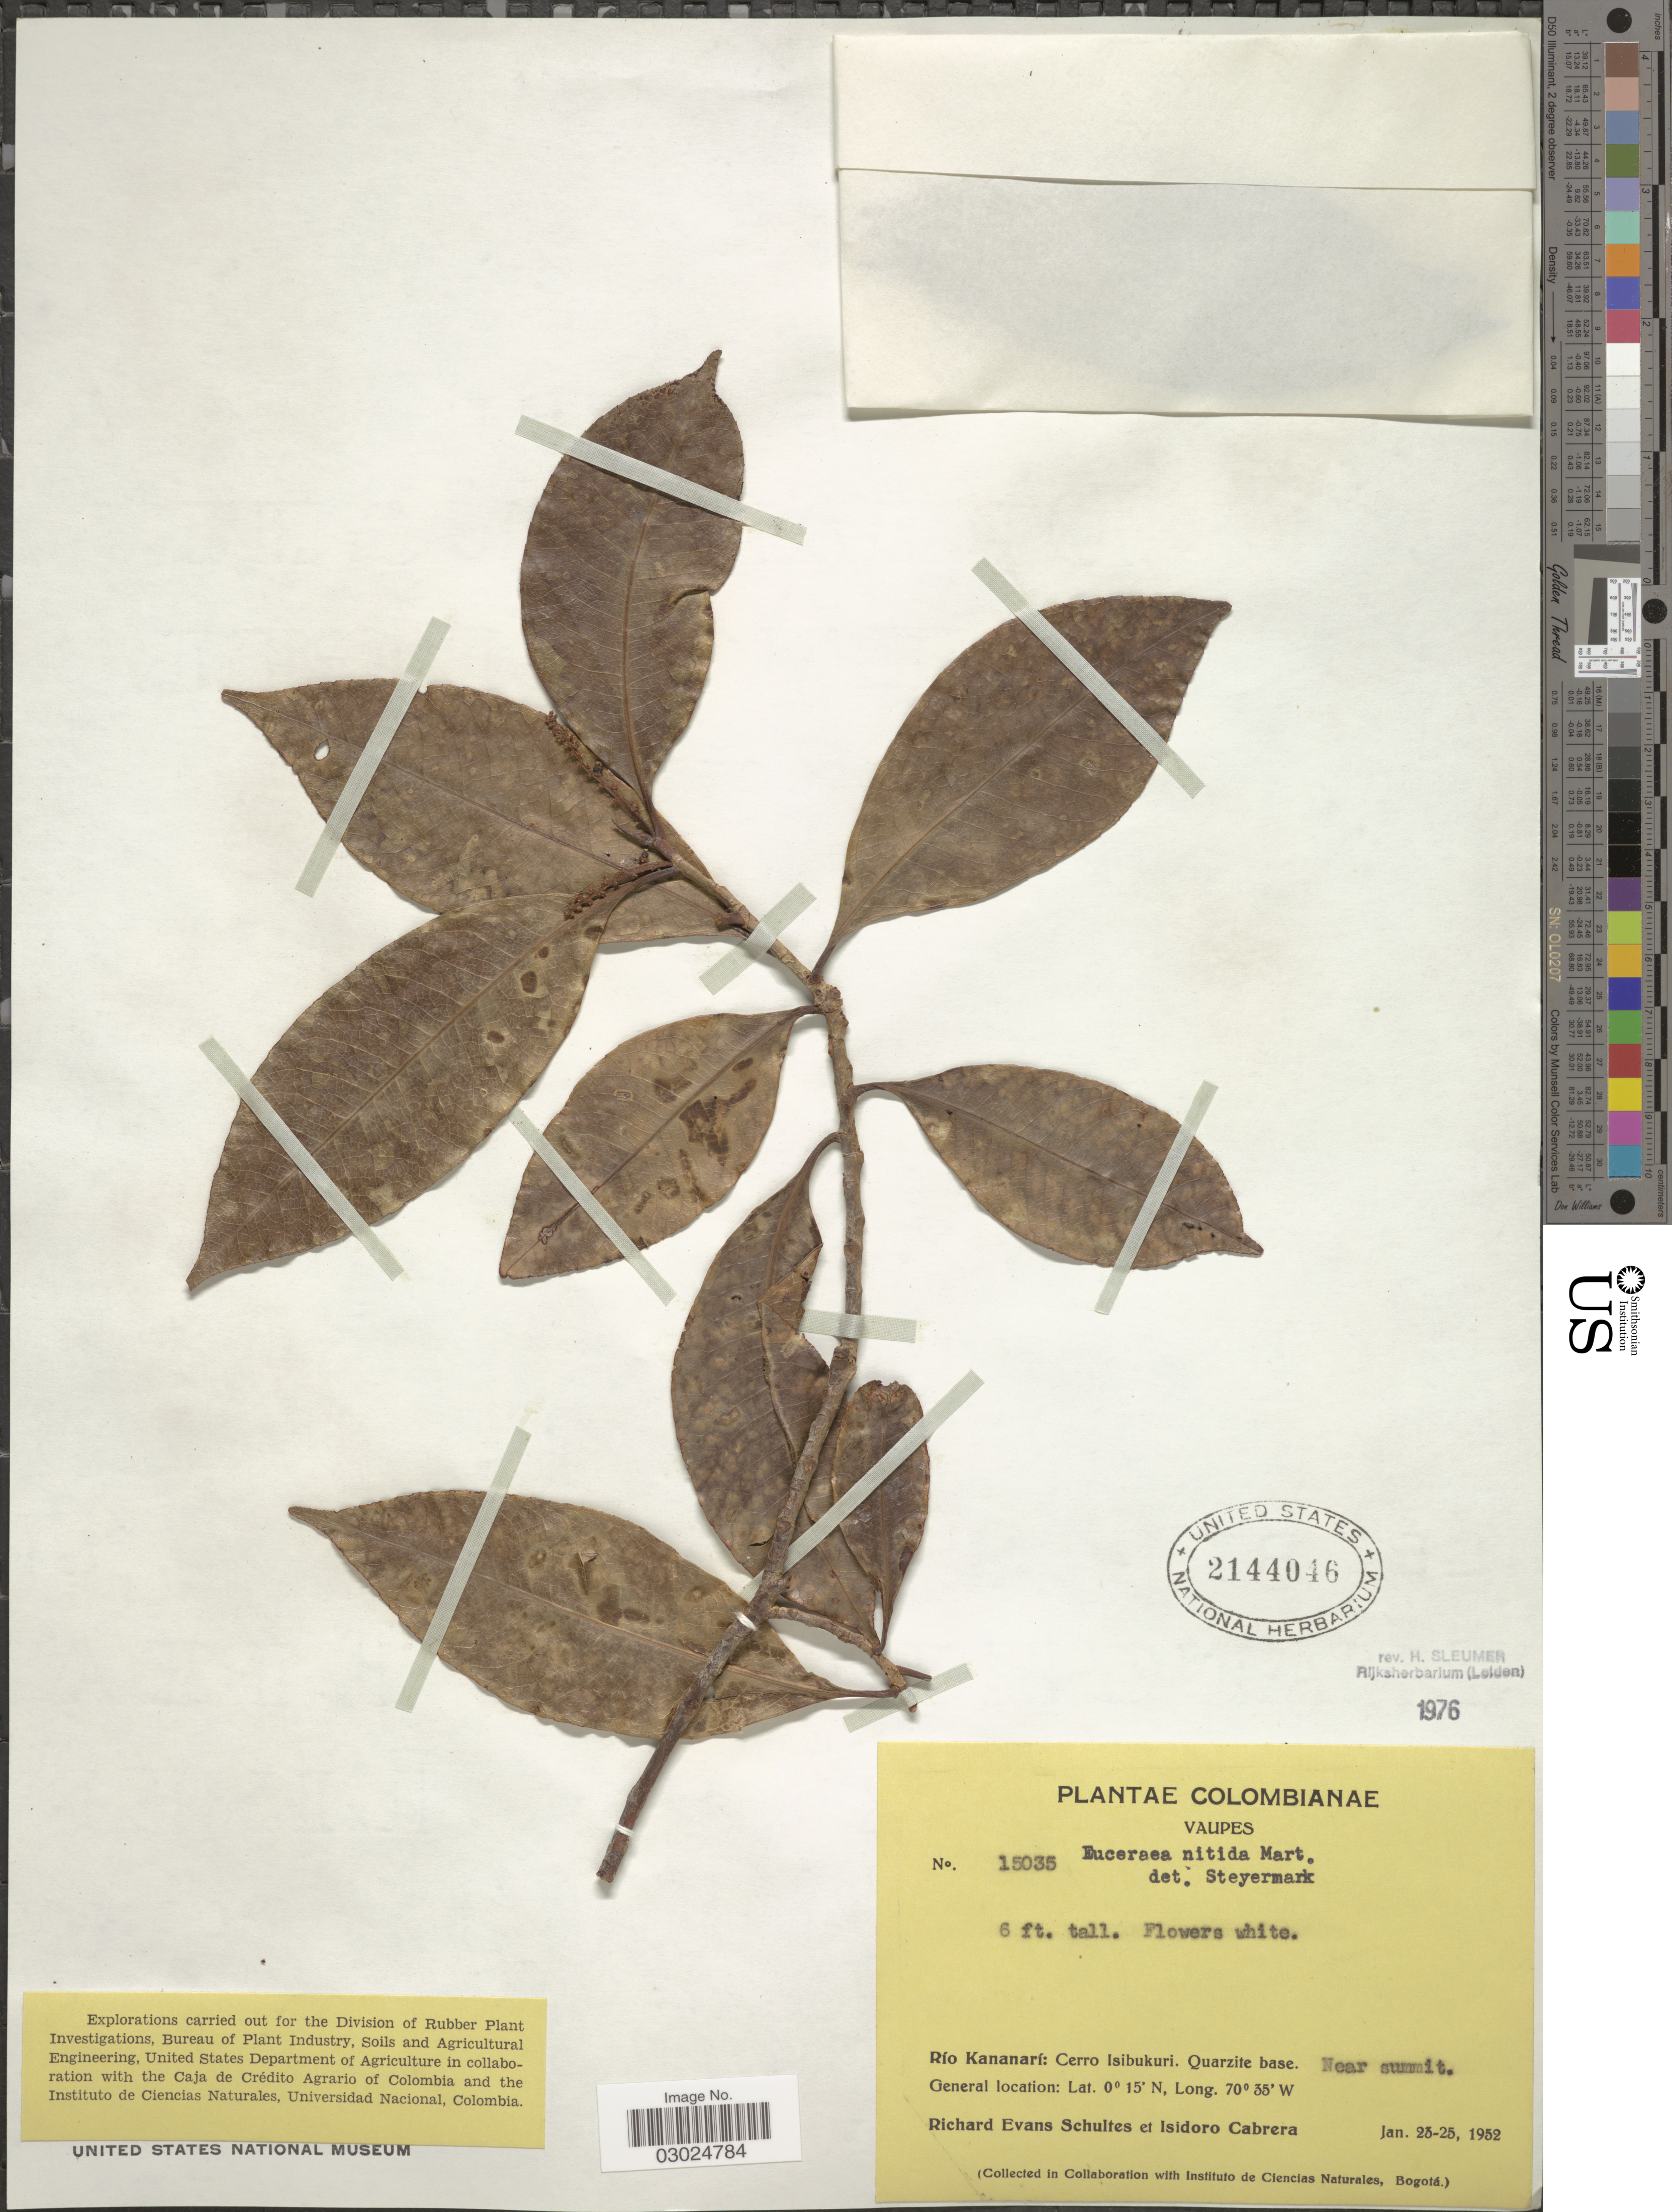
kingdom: Plantae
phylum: Tracheophyta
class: Magnoliopsida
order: Malpighiales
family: Salicaceae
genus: Casearia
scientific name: Casearia euceraea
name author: Mestier et al.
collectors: R. E. Schultes & I. Cabrera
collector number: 15035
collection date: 1952-01-23/1952-01-25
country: Colombia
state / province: Vaupés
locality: Río Kananarí: Cerro Isibukuri. Quarzite base.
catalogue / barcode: US 2144046